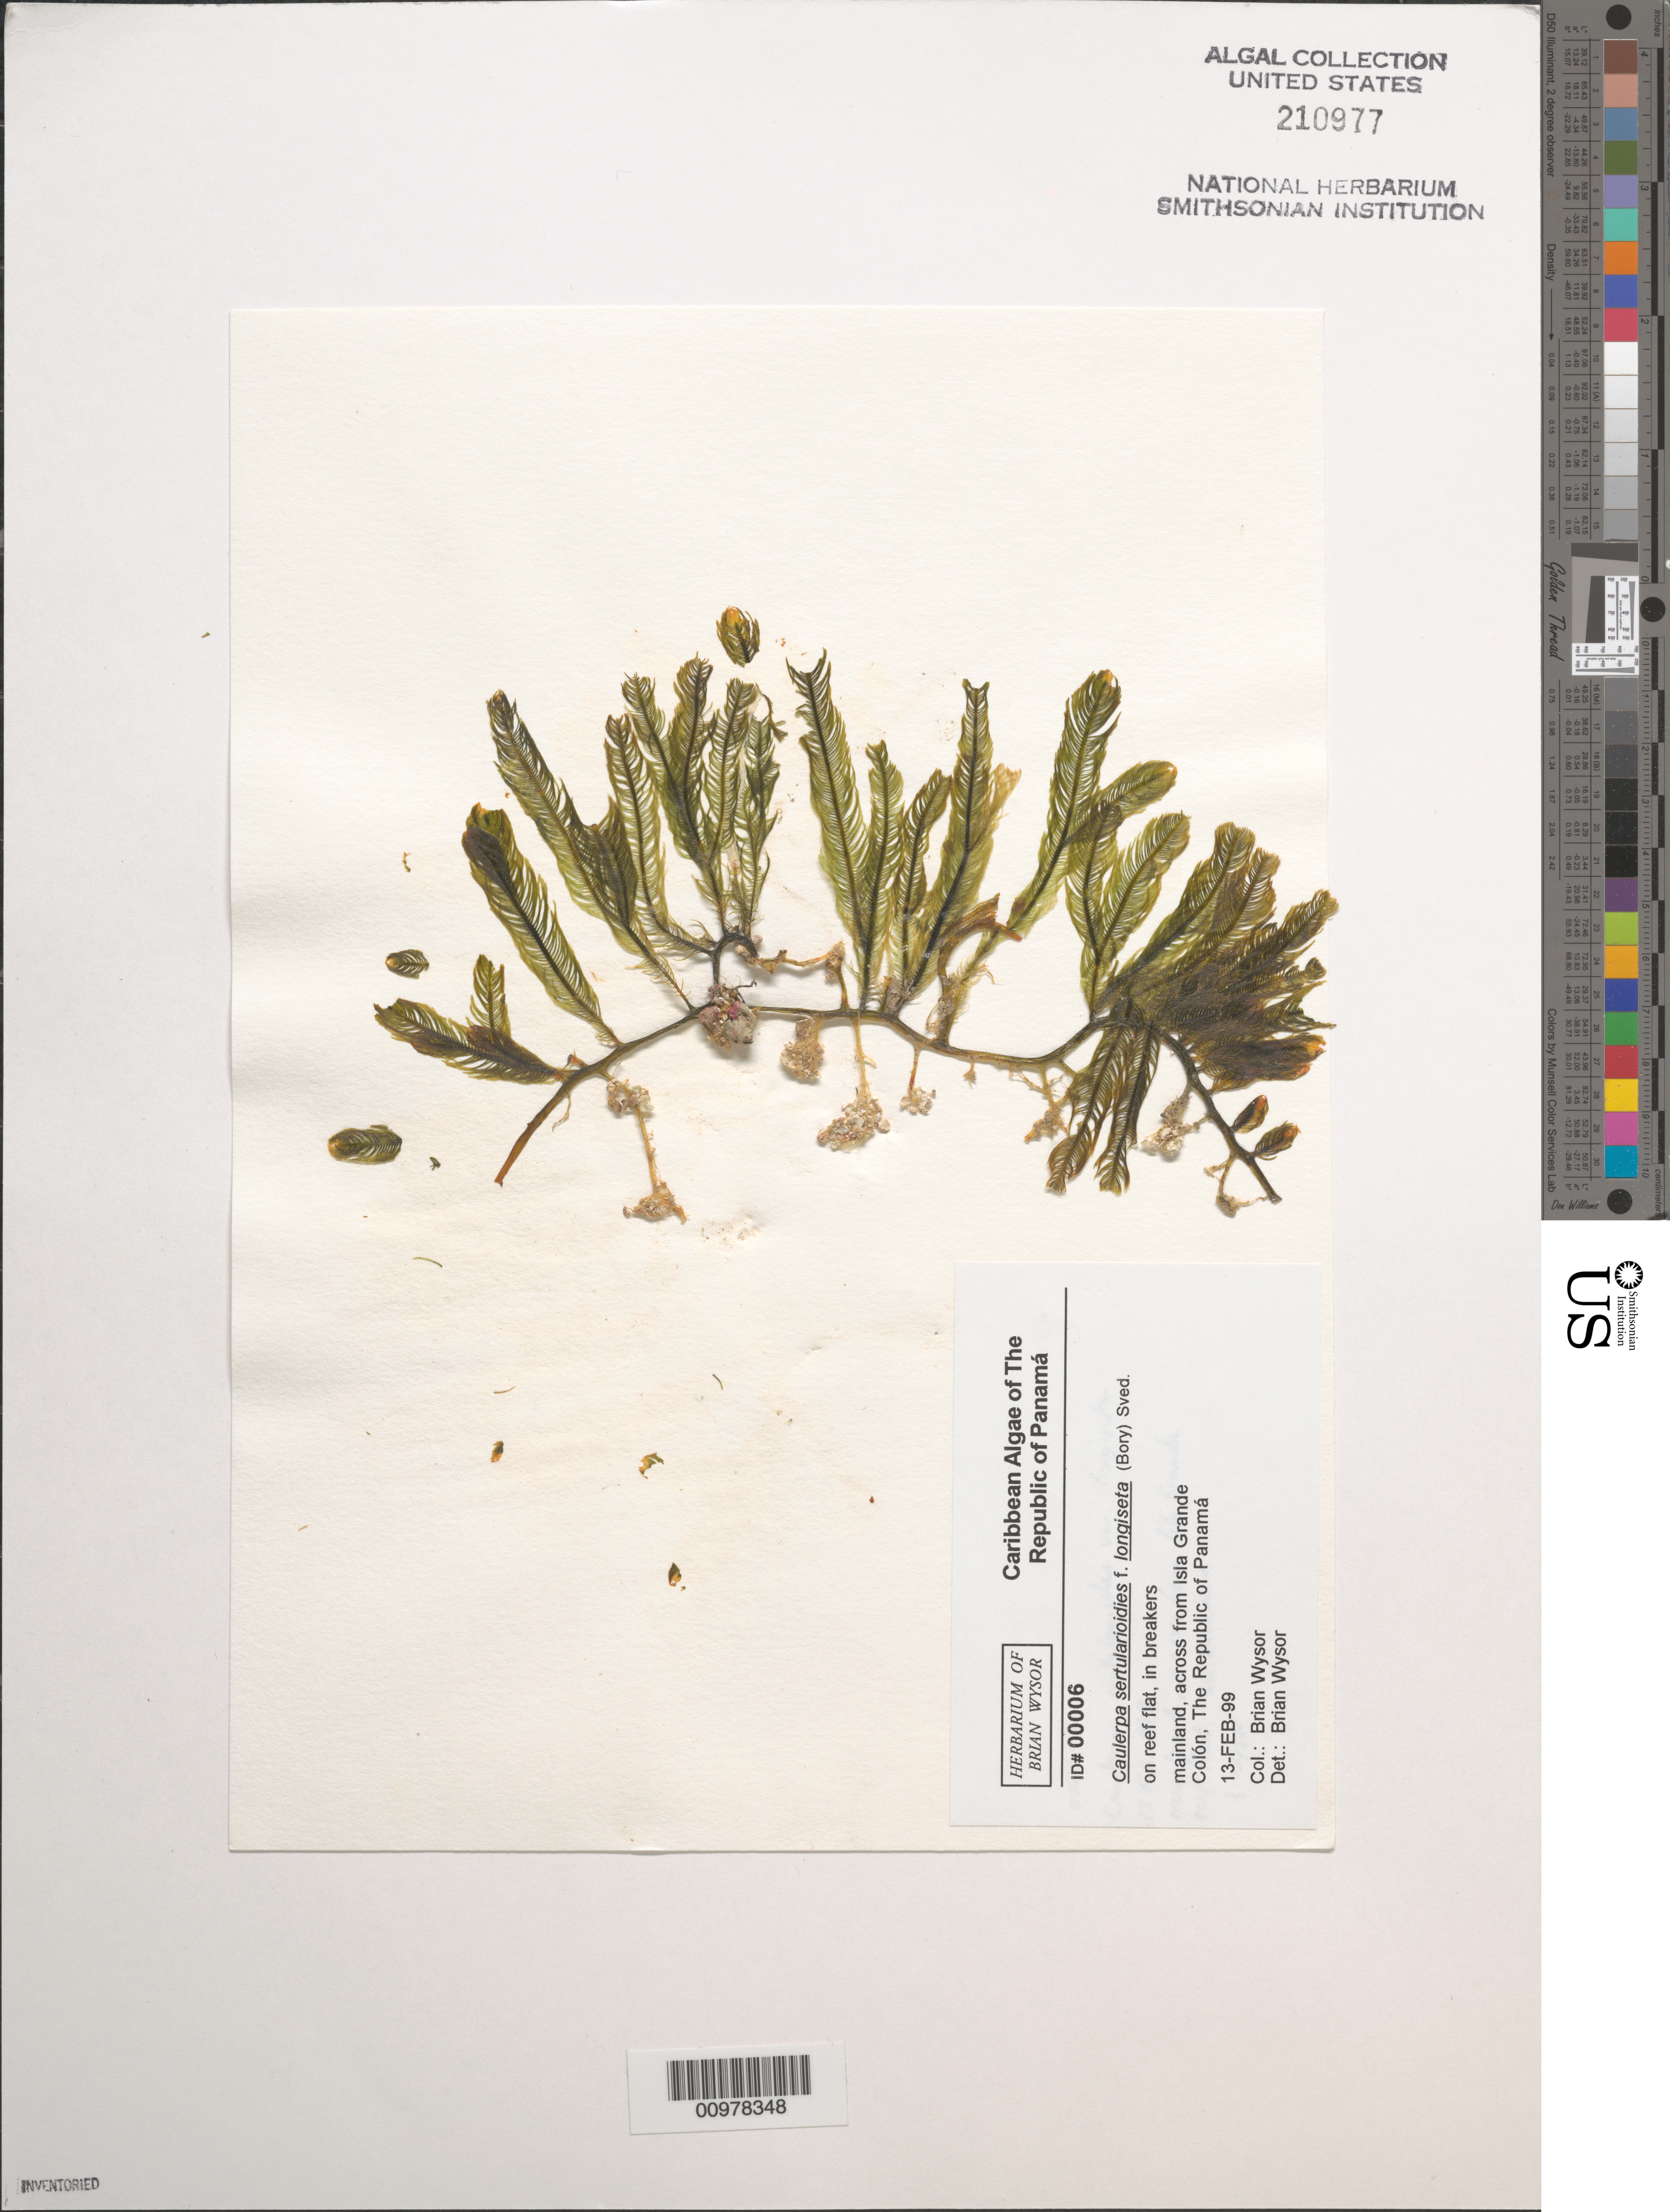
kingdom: Plantae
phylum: Chlorophyta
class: Ulvophyceae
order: Bryopsidales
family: Caulerpaceae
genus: Caulerpa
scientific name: Caulerpa sertularioides f. longiseta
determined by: Wysor, B.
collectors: B. Wysor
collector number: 00006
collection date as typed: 13 Feb 1999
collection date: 1999-02-13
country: Panama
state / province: Colón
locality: Mainland, across from Isla Grande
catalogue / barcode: US 210977